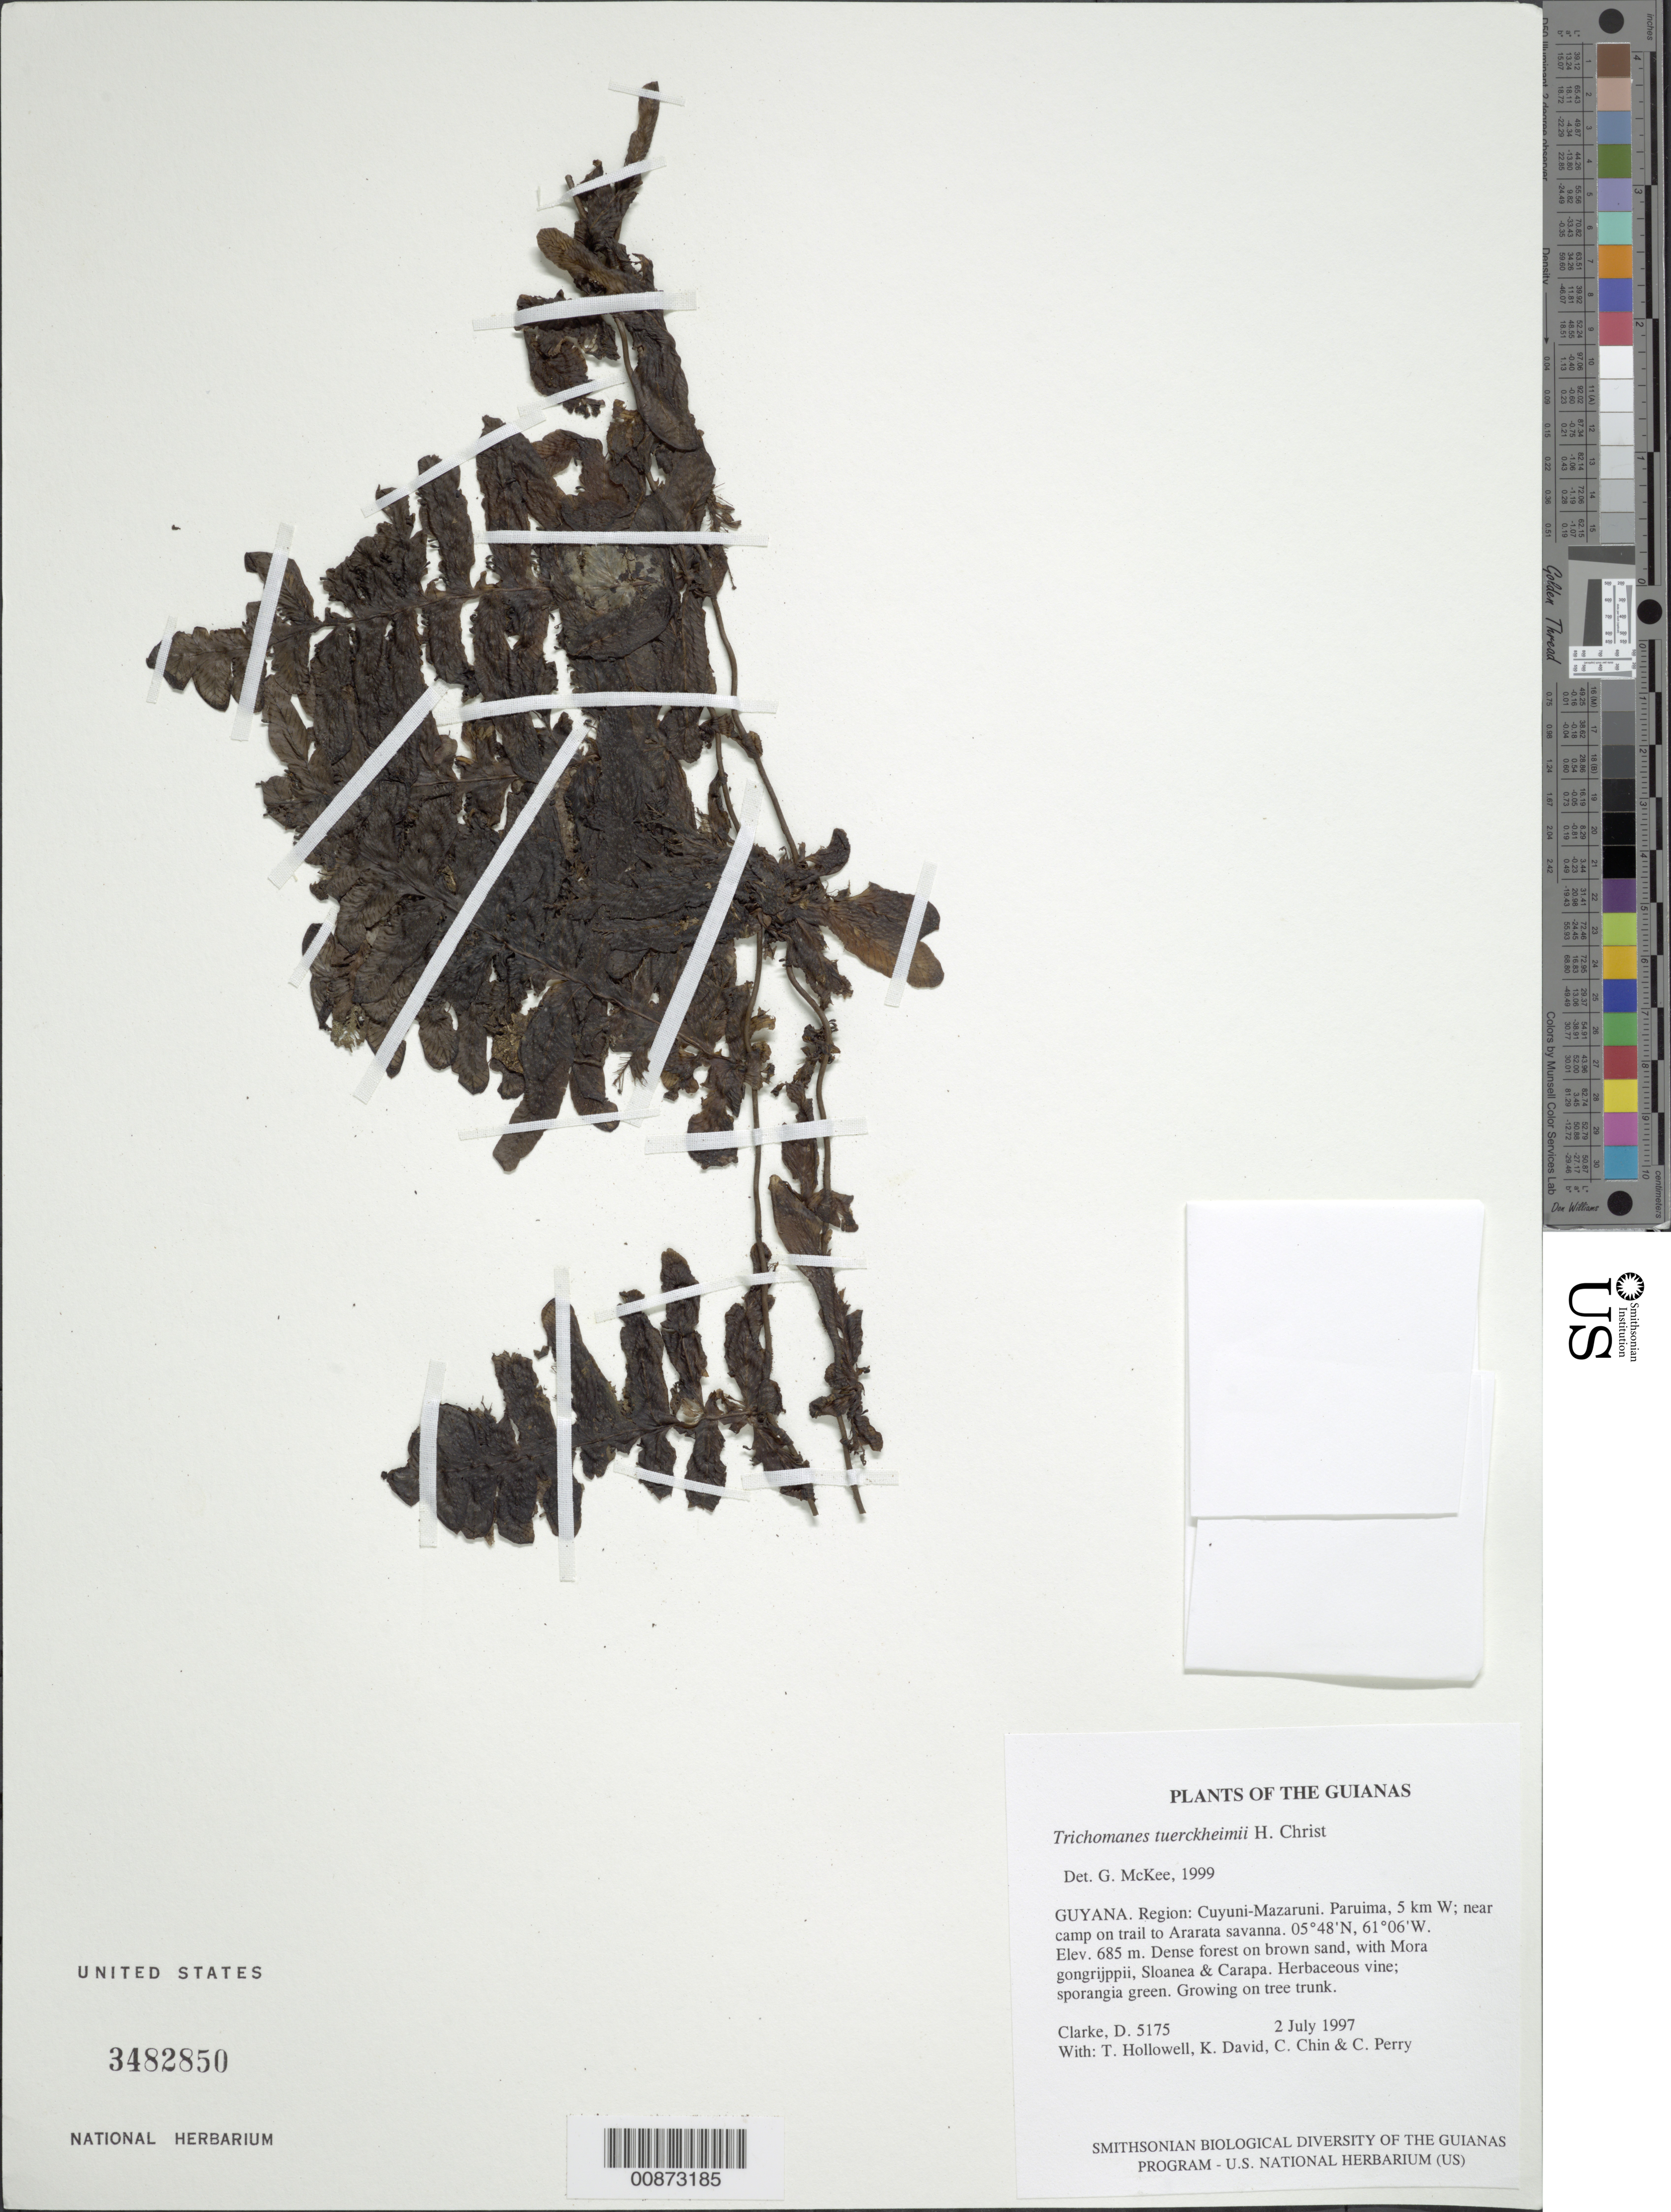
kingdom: Plantae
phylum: Tracheophyta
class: Polypodiopsida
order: Hymenophyllales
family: Hymenophyllaceae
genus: Trichomanes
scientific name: Trichomanes tuerckheimii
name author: Christ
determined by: McKee, G. S., (US), NMNH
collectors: H. D. Clarke, T. Hollowell, K. David, C. Chin & C. Perry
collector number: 5175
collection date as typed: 2 July 1997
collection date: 1997-07-02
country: Guyana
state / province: Cuyuni-Mazaruni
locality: Paruima, 5 km W; near camp on trail to Ararata savanna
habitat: Dense forest on brown sand, with Mora gongrijppii, Sloanea & Carapa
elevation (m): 685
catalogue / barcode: US 3482850